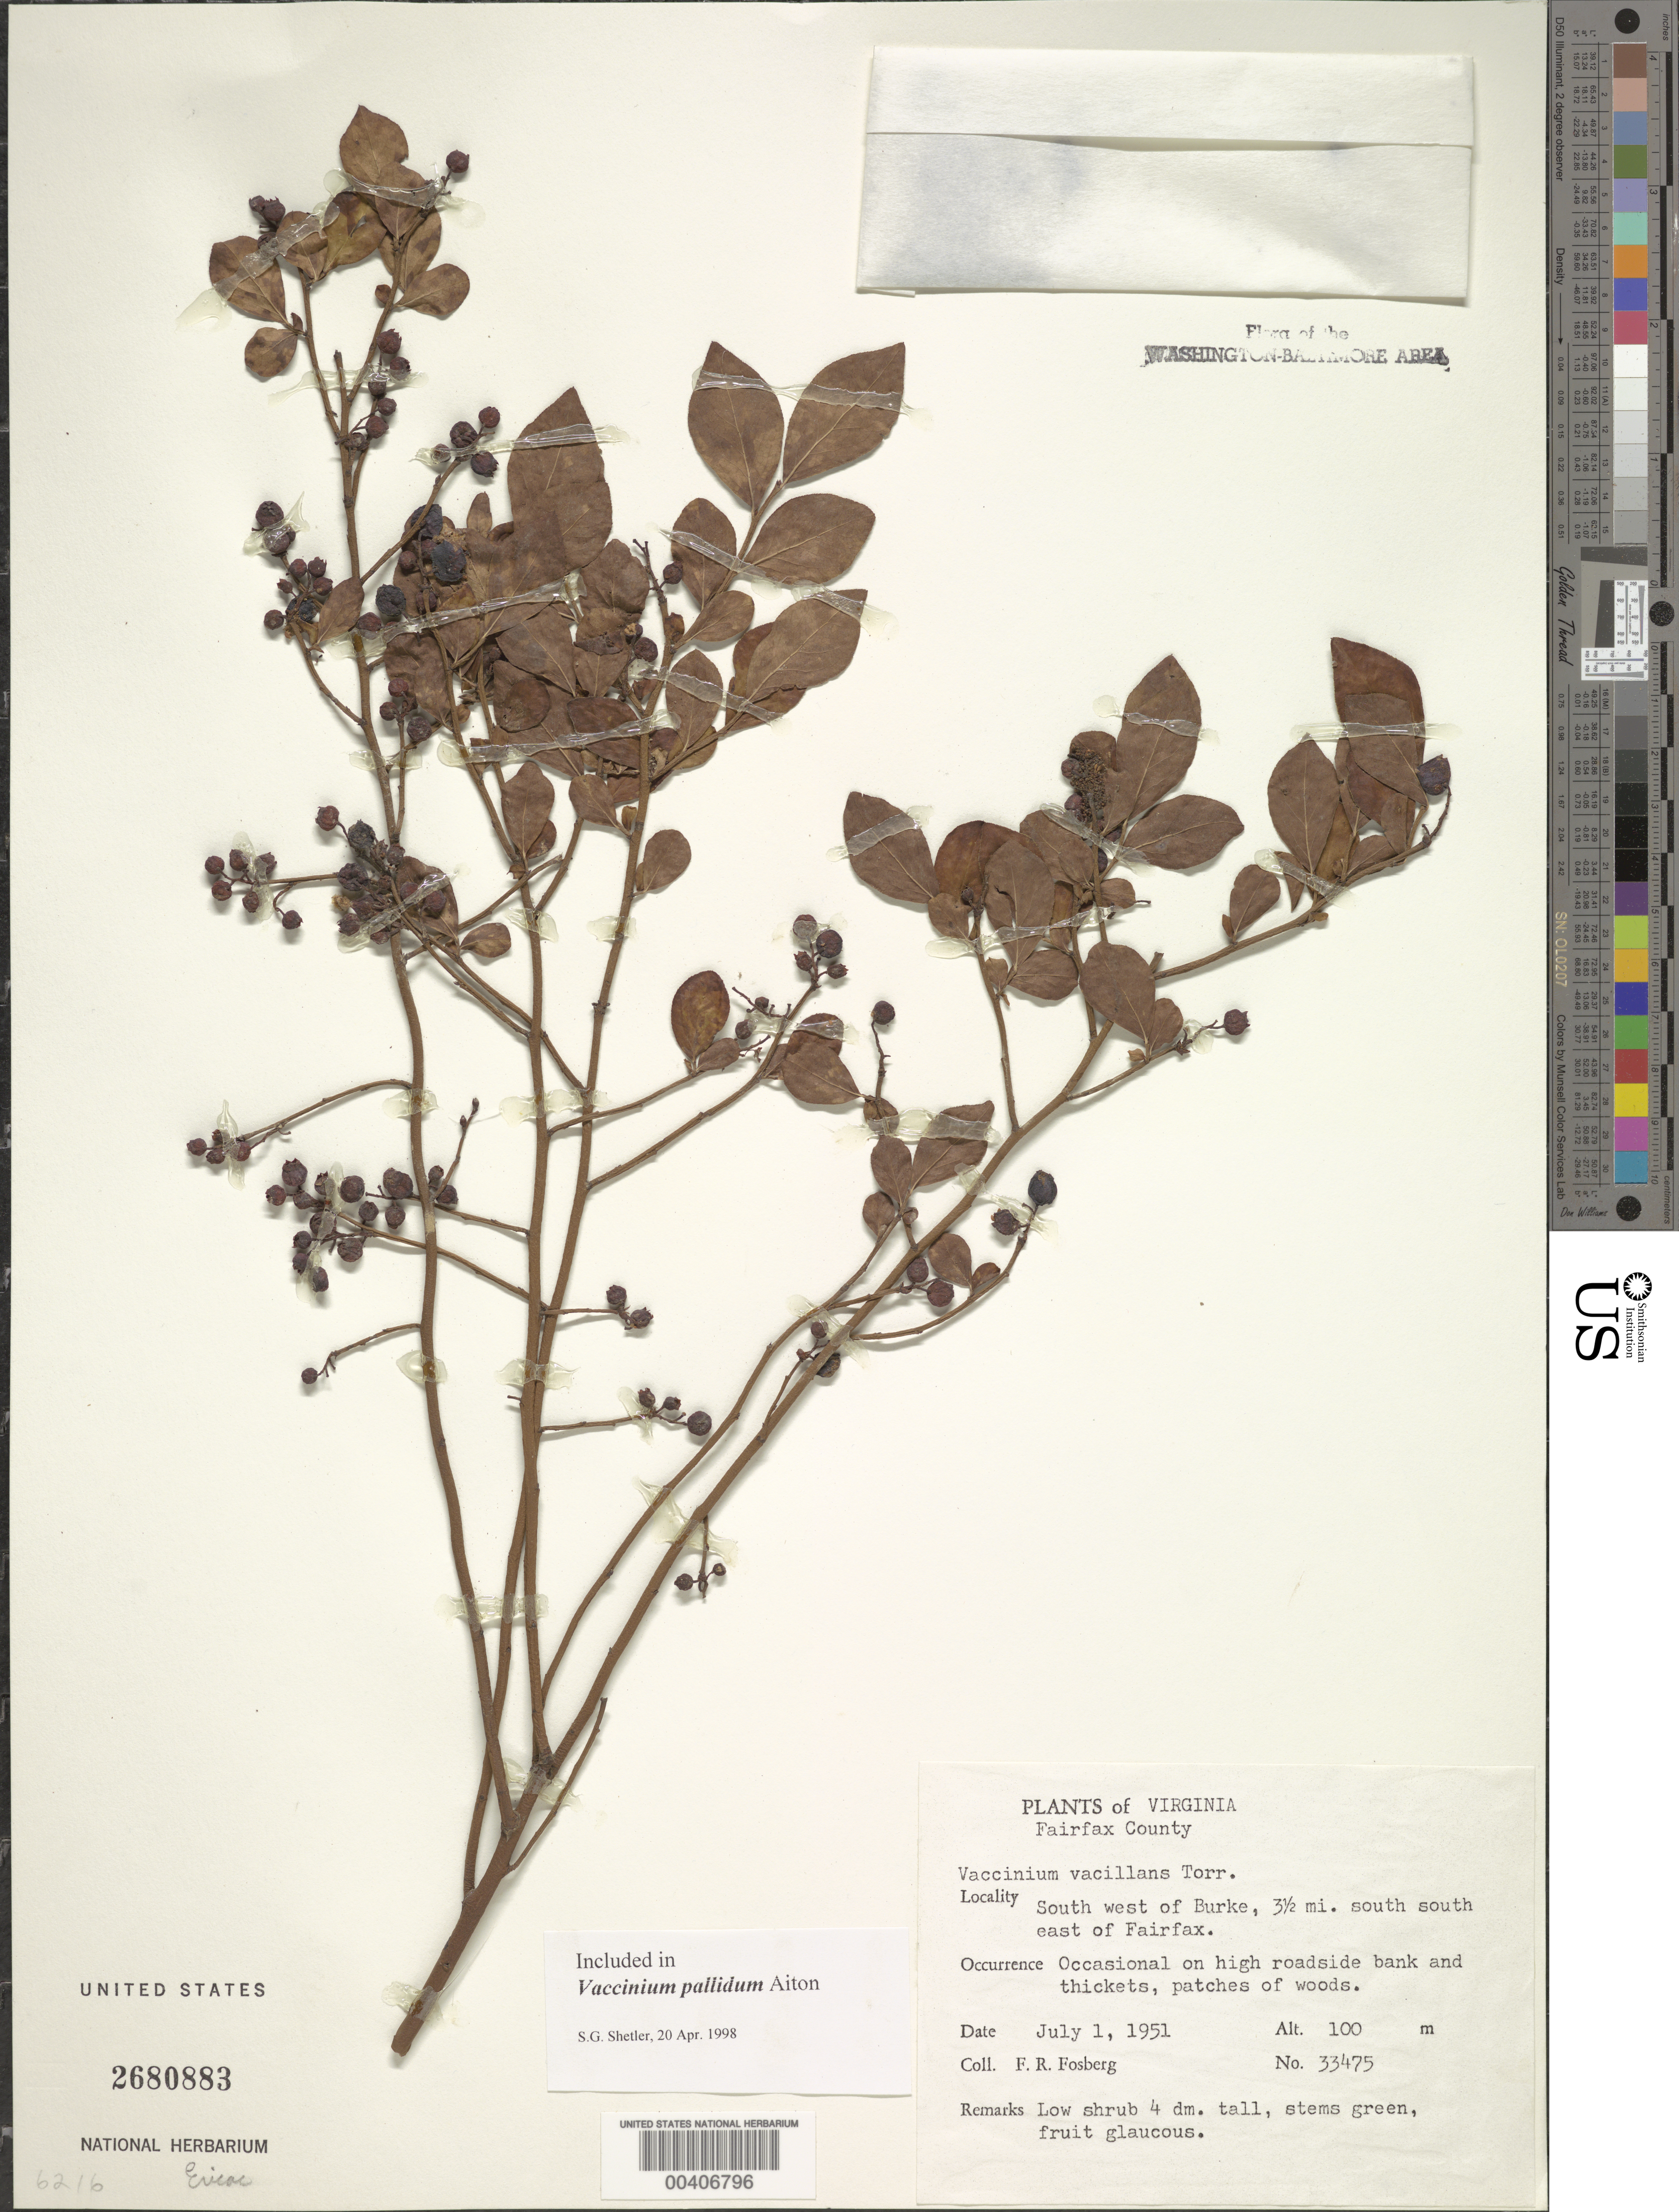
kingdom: Plantae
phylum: Tracheophyta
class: Magnoliopsida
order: Ericales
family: Ericaceae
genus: Vaccinium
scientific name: Vaccinium pallidum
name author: Aiton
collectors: F. R. Fosberg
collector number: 33475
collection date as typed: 01 Jul 1951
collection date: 1951-07-01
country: United States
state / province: Virginia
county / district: Fairfax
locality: Southwest of Burke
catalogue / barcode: US 2680883